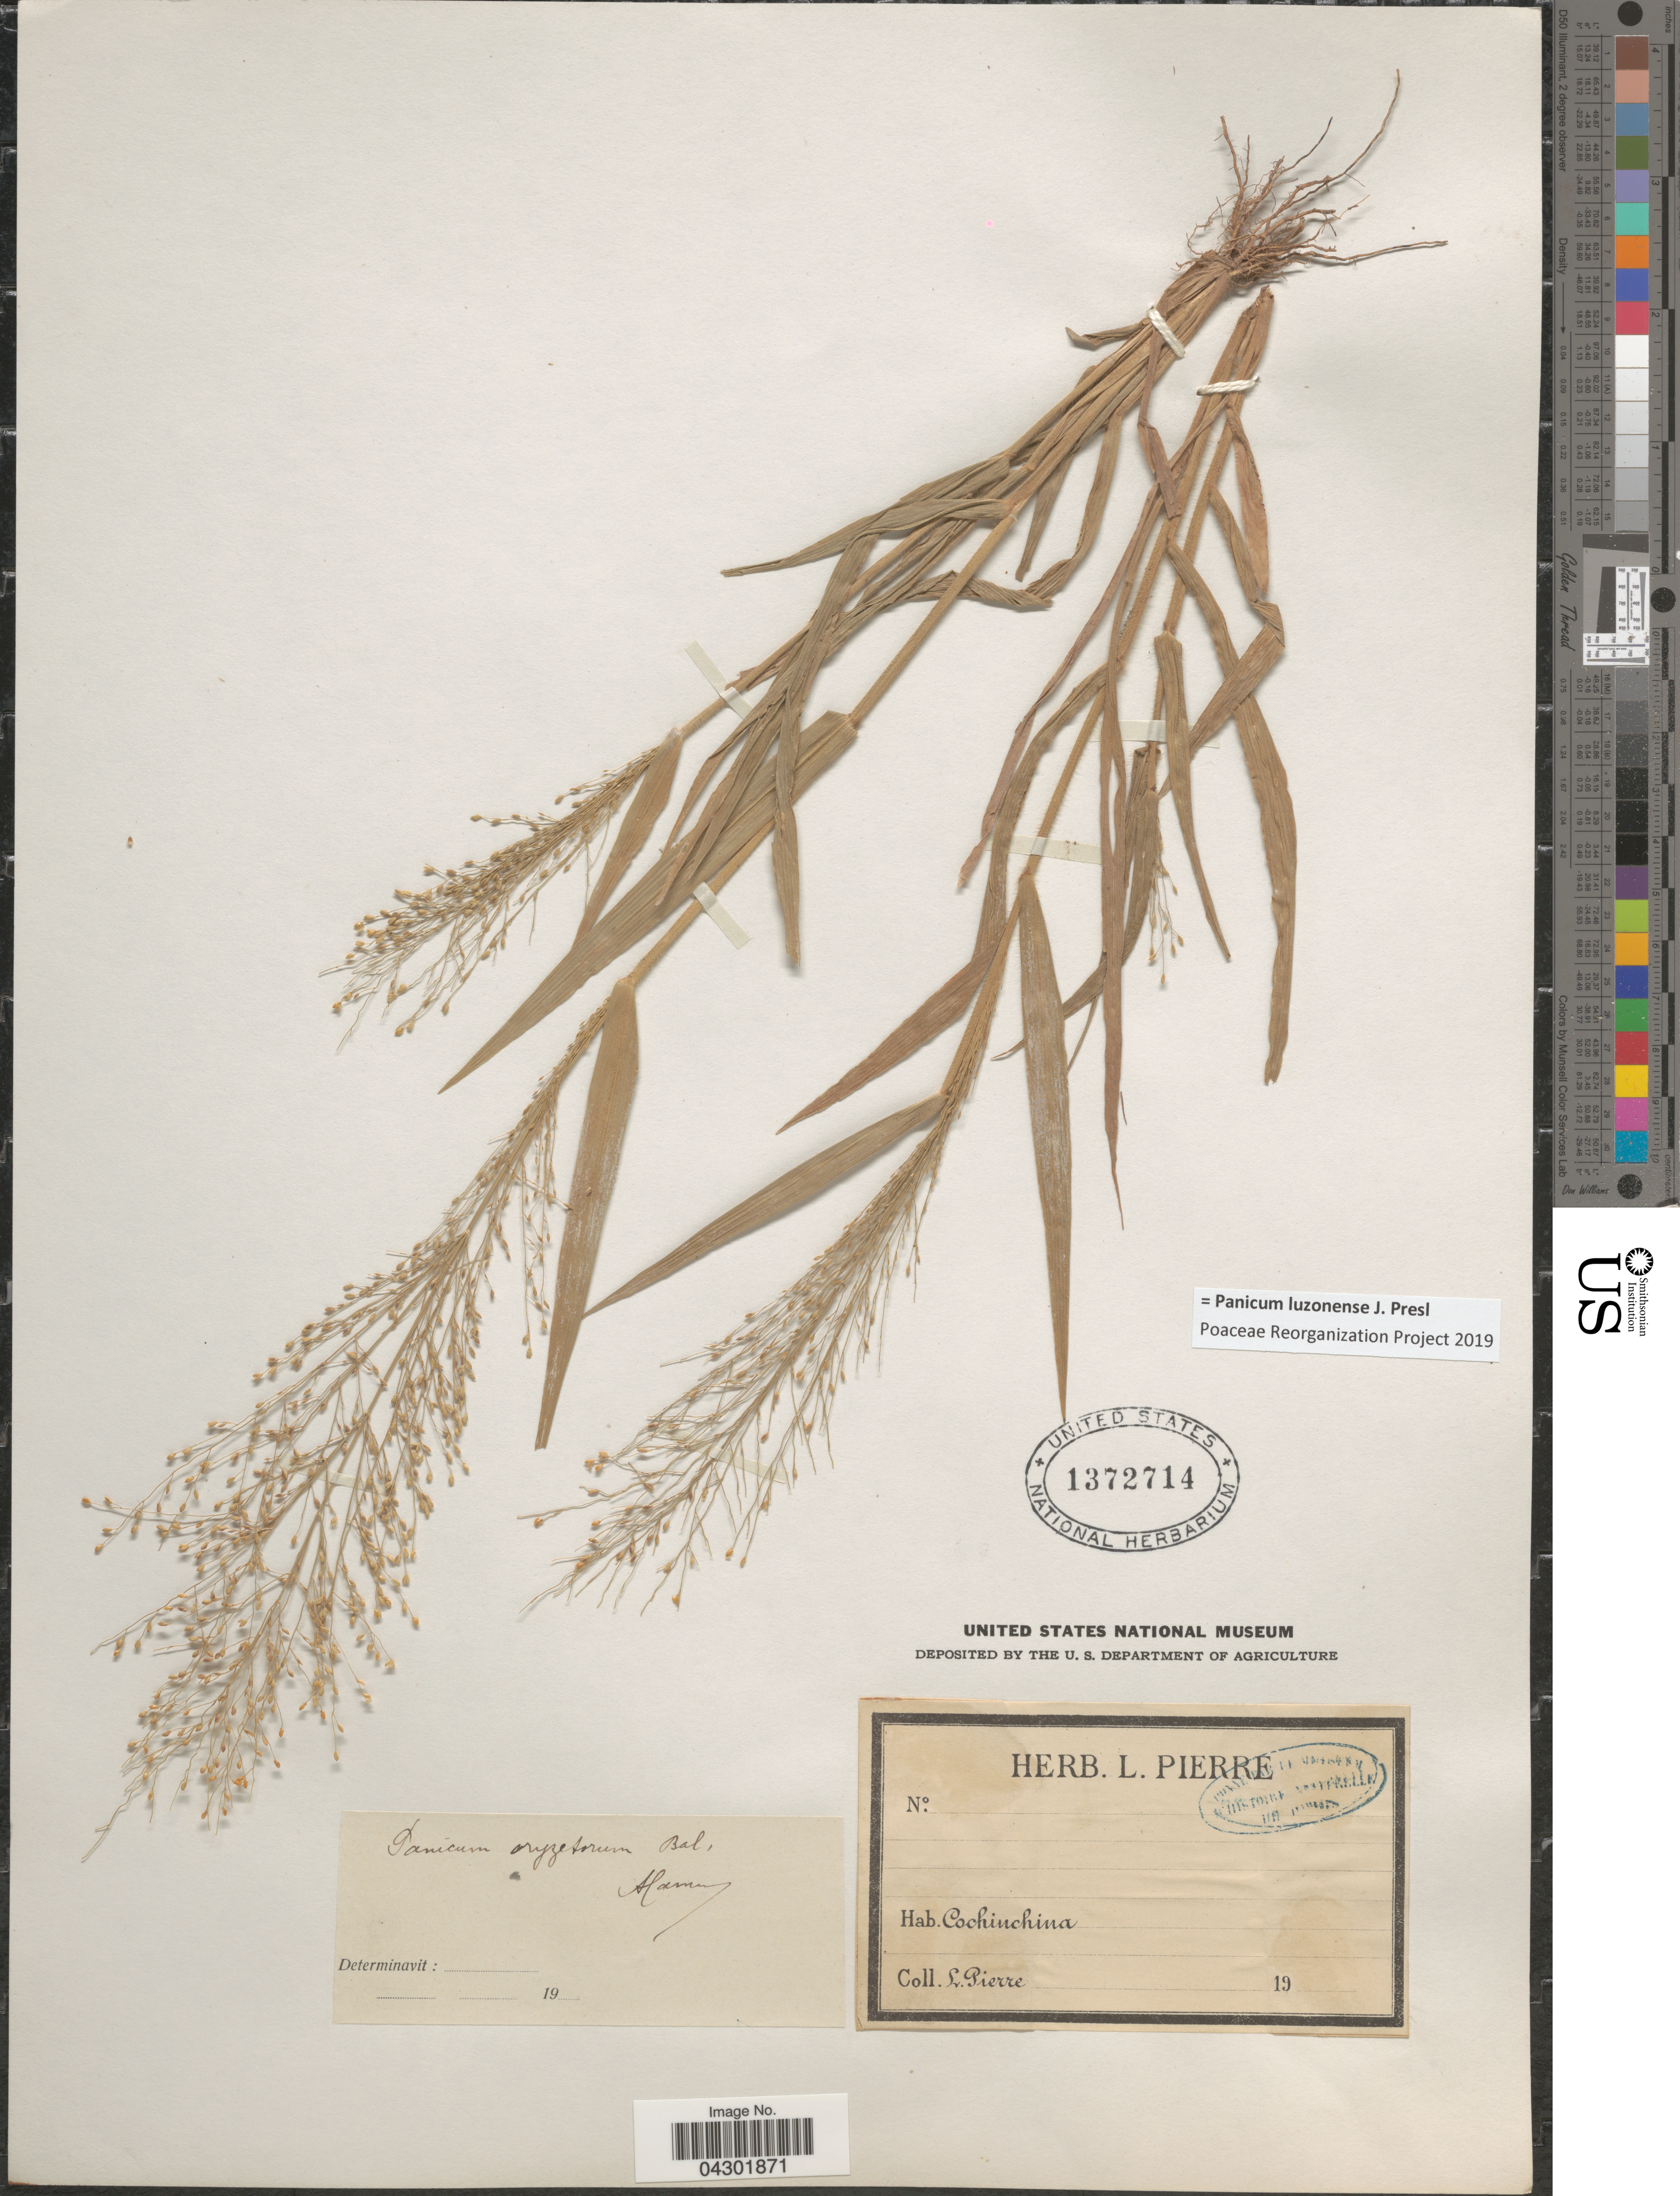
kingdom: Plantae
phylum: Tracheophyta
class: Liliopsida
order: Poales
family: Poaceae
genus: Panicum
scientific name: Panicum luzonense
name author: J. Presl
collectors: L. Pierre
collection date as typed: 19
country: Vietnam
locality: Cochinchina.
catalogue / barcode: US 1372714